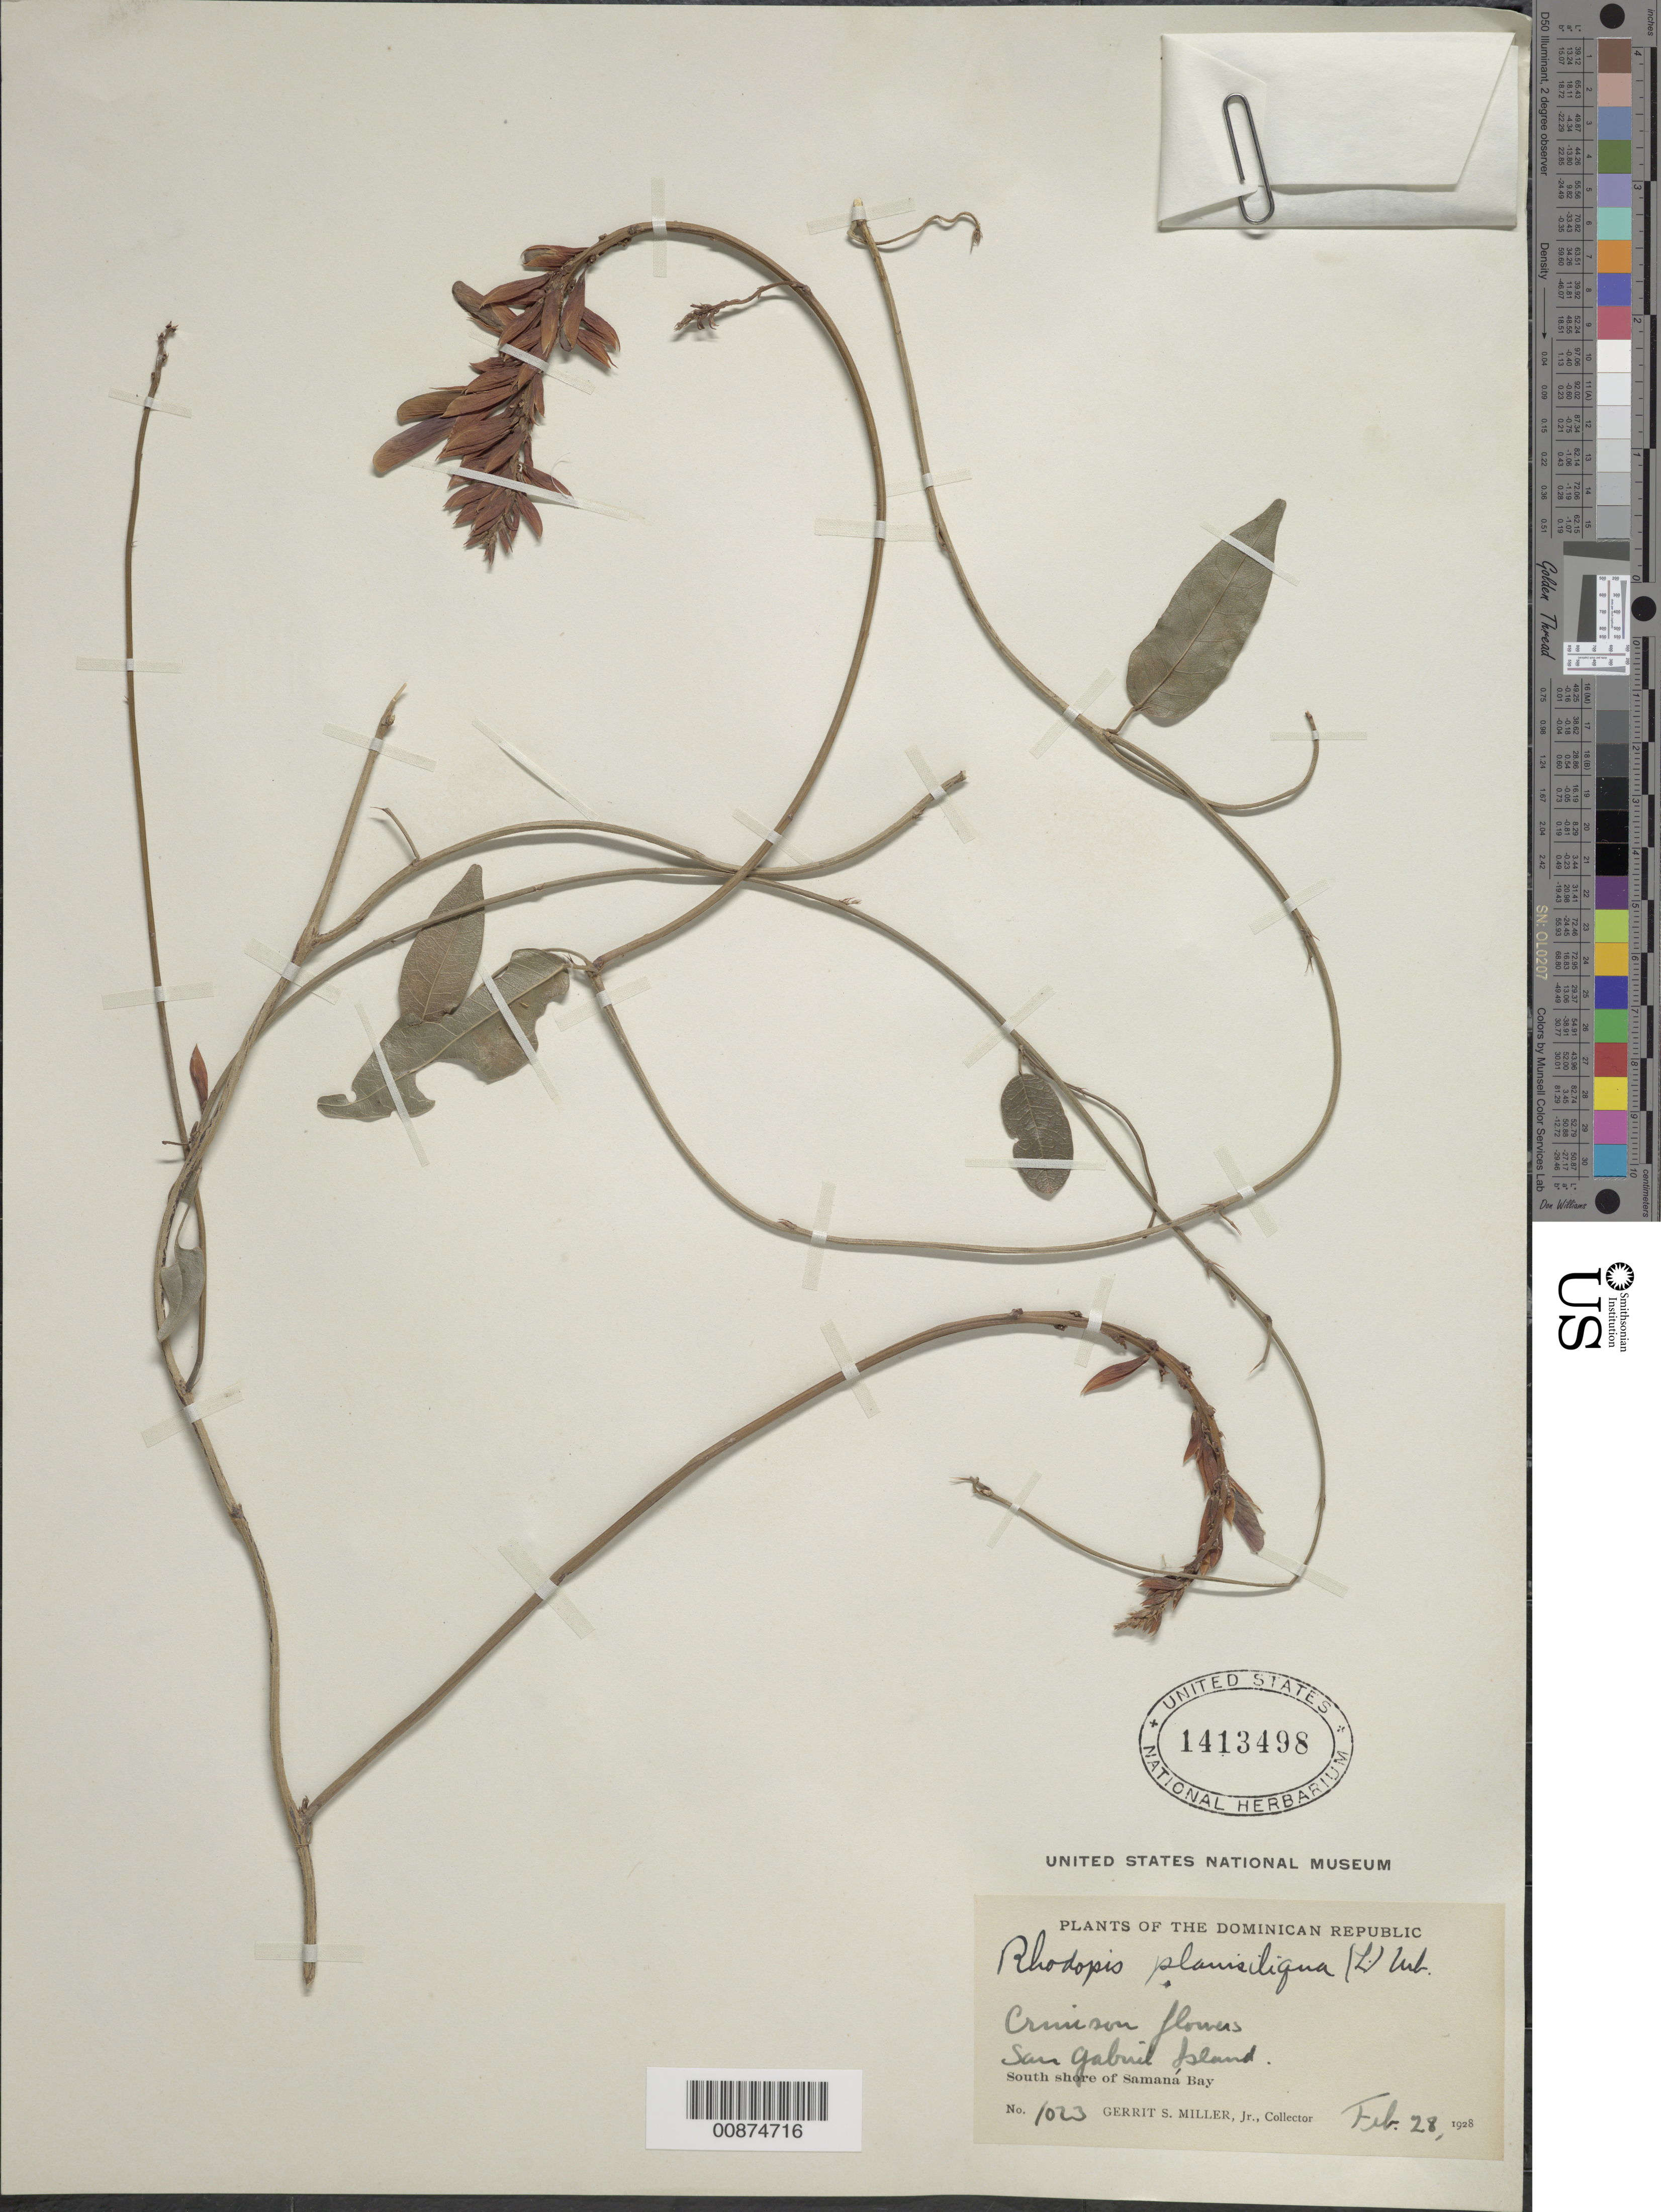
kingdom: Plantae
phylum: Tracheophyta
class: Magnoliopsida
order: Fabales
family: Fabaceae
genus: Rhodopis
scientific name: Rhodopis planisiliqua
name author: (L.) Urb.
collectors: G. S. Miller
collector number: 1023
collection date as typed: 28 Feb 1928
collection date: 1928-02-28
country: Dominican Republic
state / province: Duarte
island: San Gabriel I.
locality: San Gabriel Island. South shore of Samaná Bay.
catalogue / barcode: US 1413498